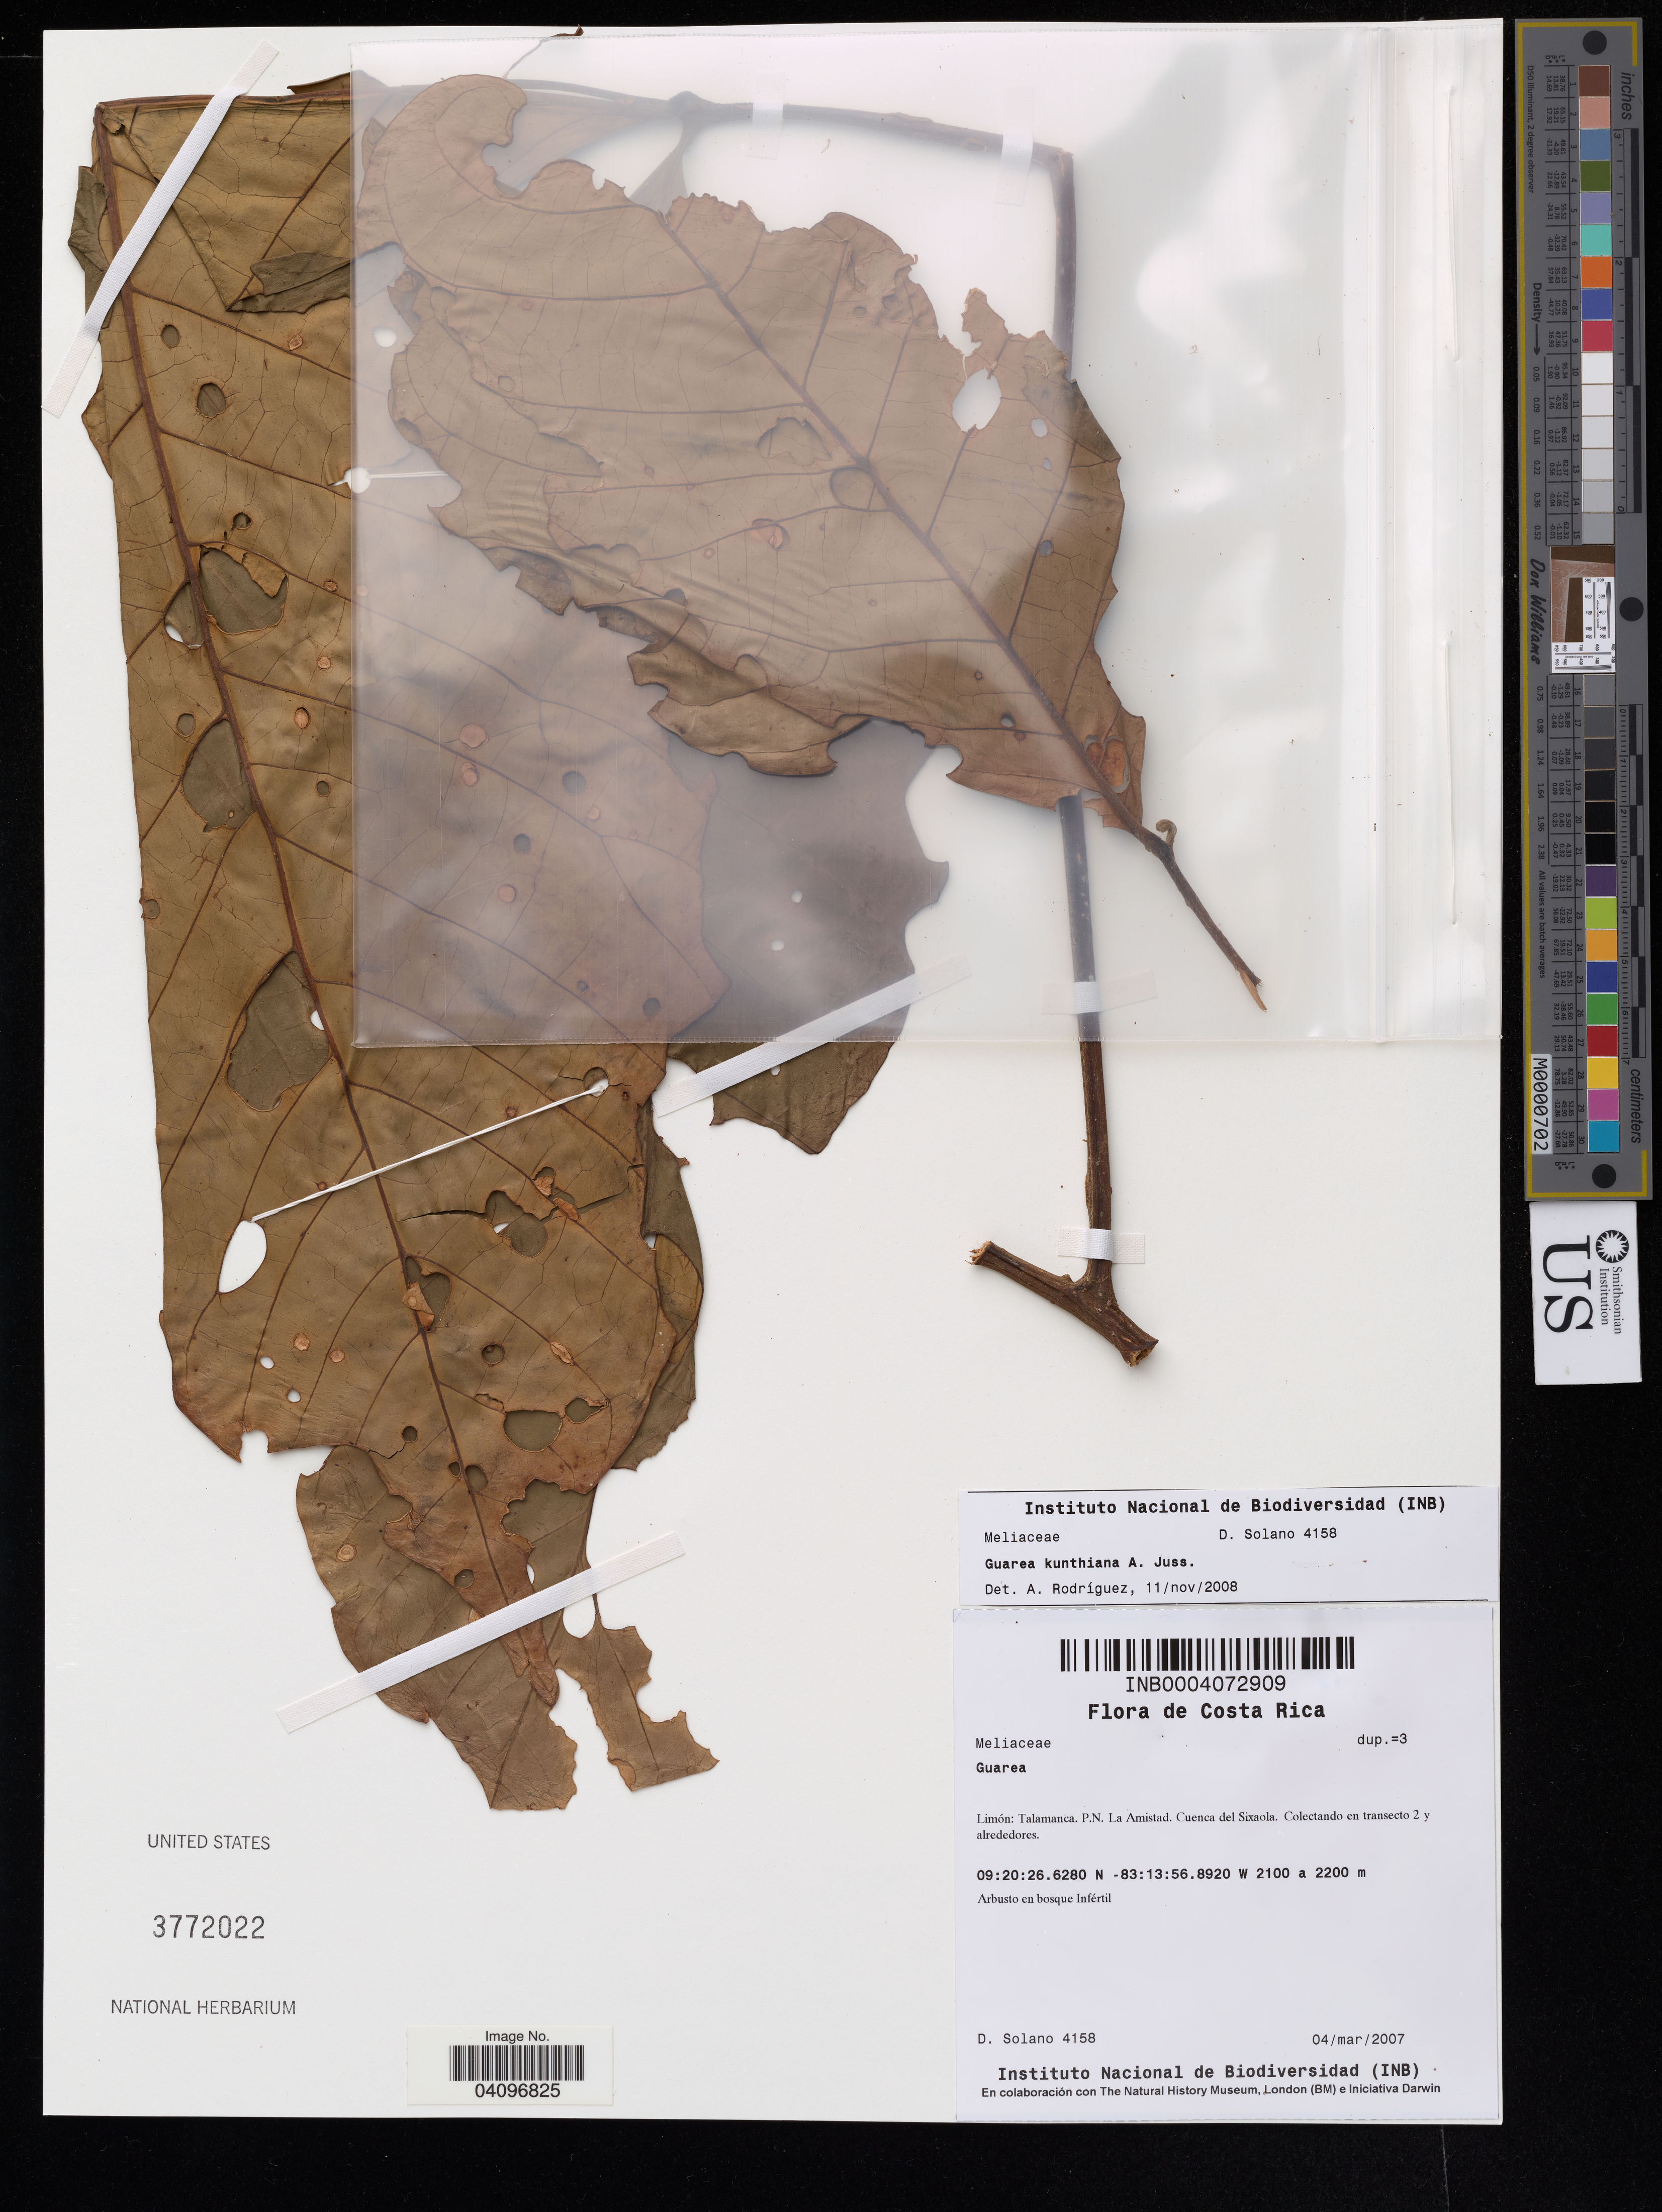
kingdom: Plantae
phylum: Tracheophyta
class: Magnoliopsida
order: Sapindales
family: Meliaceae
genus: Guarea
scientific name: Guarea kunthiana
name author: A. Juss.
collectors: D. Solano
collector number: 4158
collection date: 2007-03-04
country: Costa Rica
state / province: Limón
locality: Limón: Talamanca. P.N. La Amistad. Cuenca del Sixaola. Colectando en transecto 2 y alrededores.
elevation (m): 2100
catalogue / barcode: US 3772022